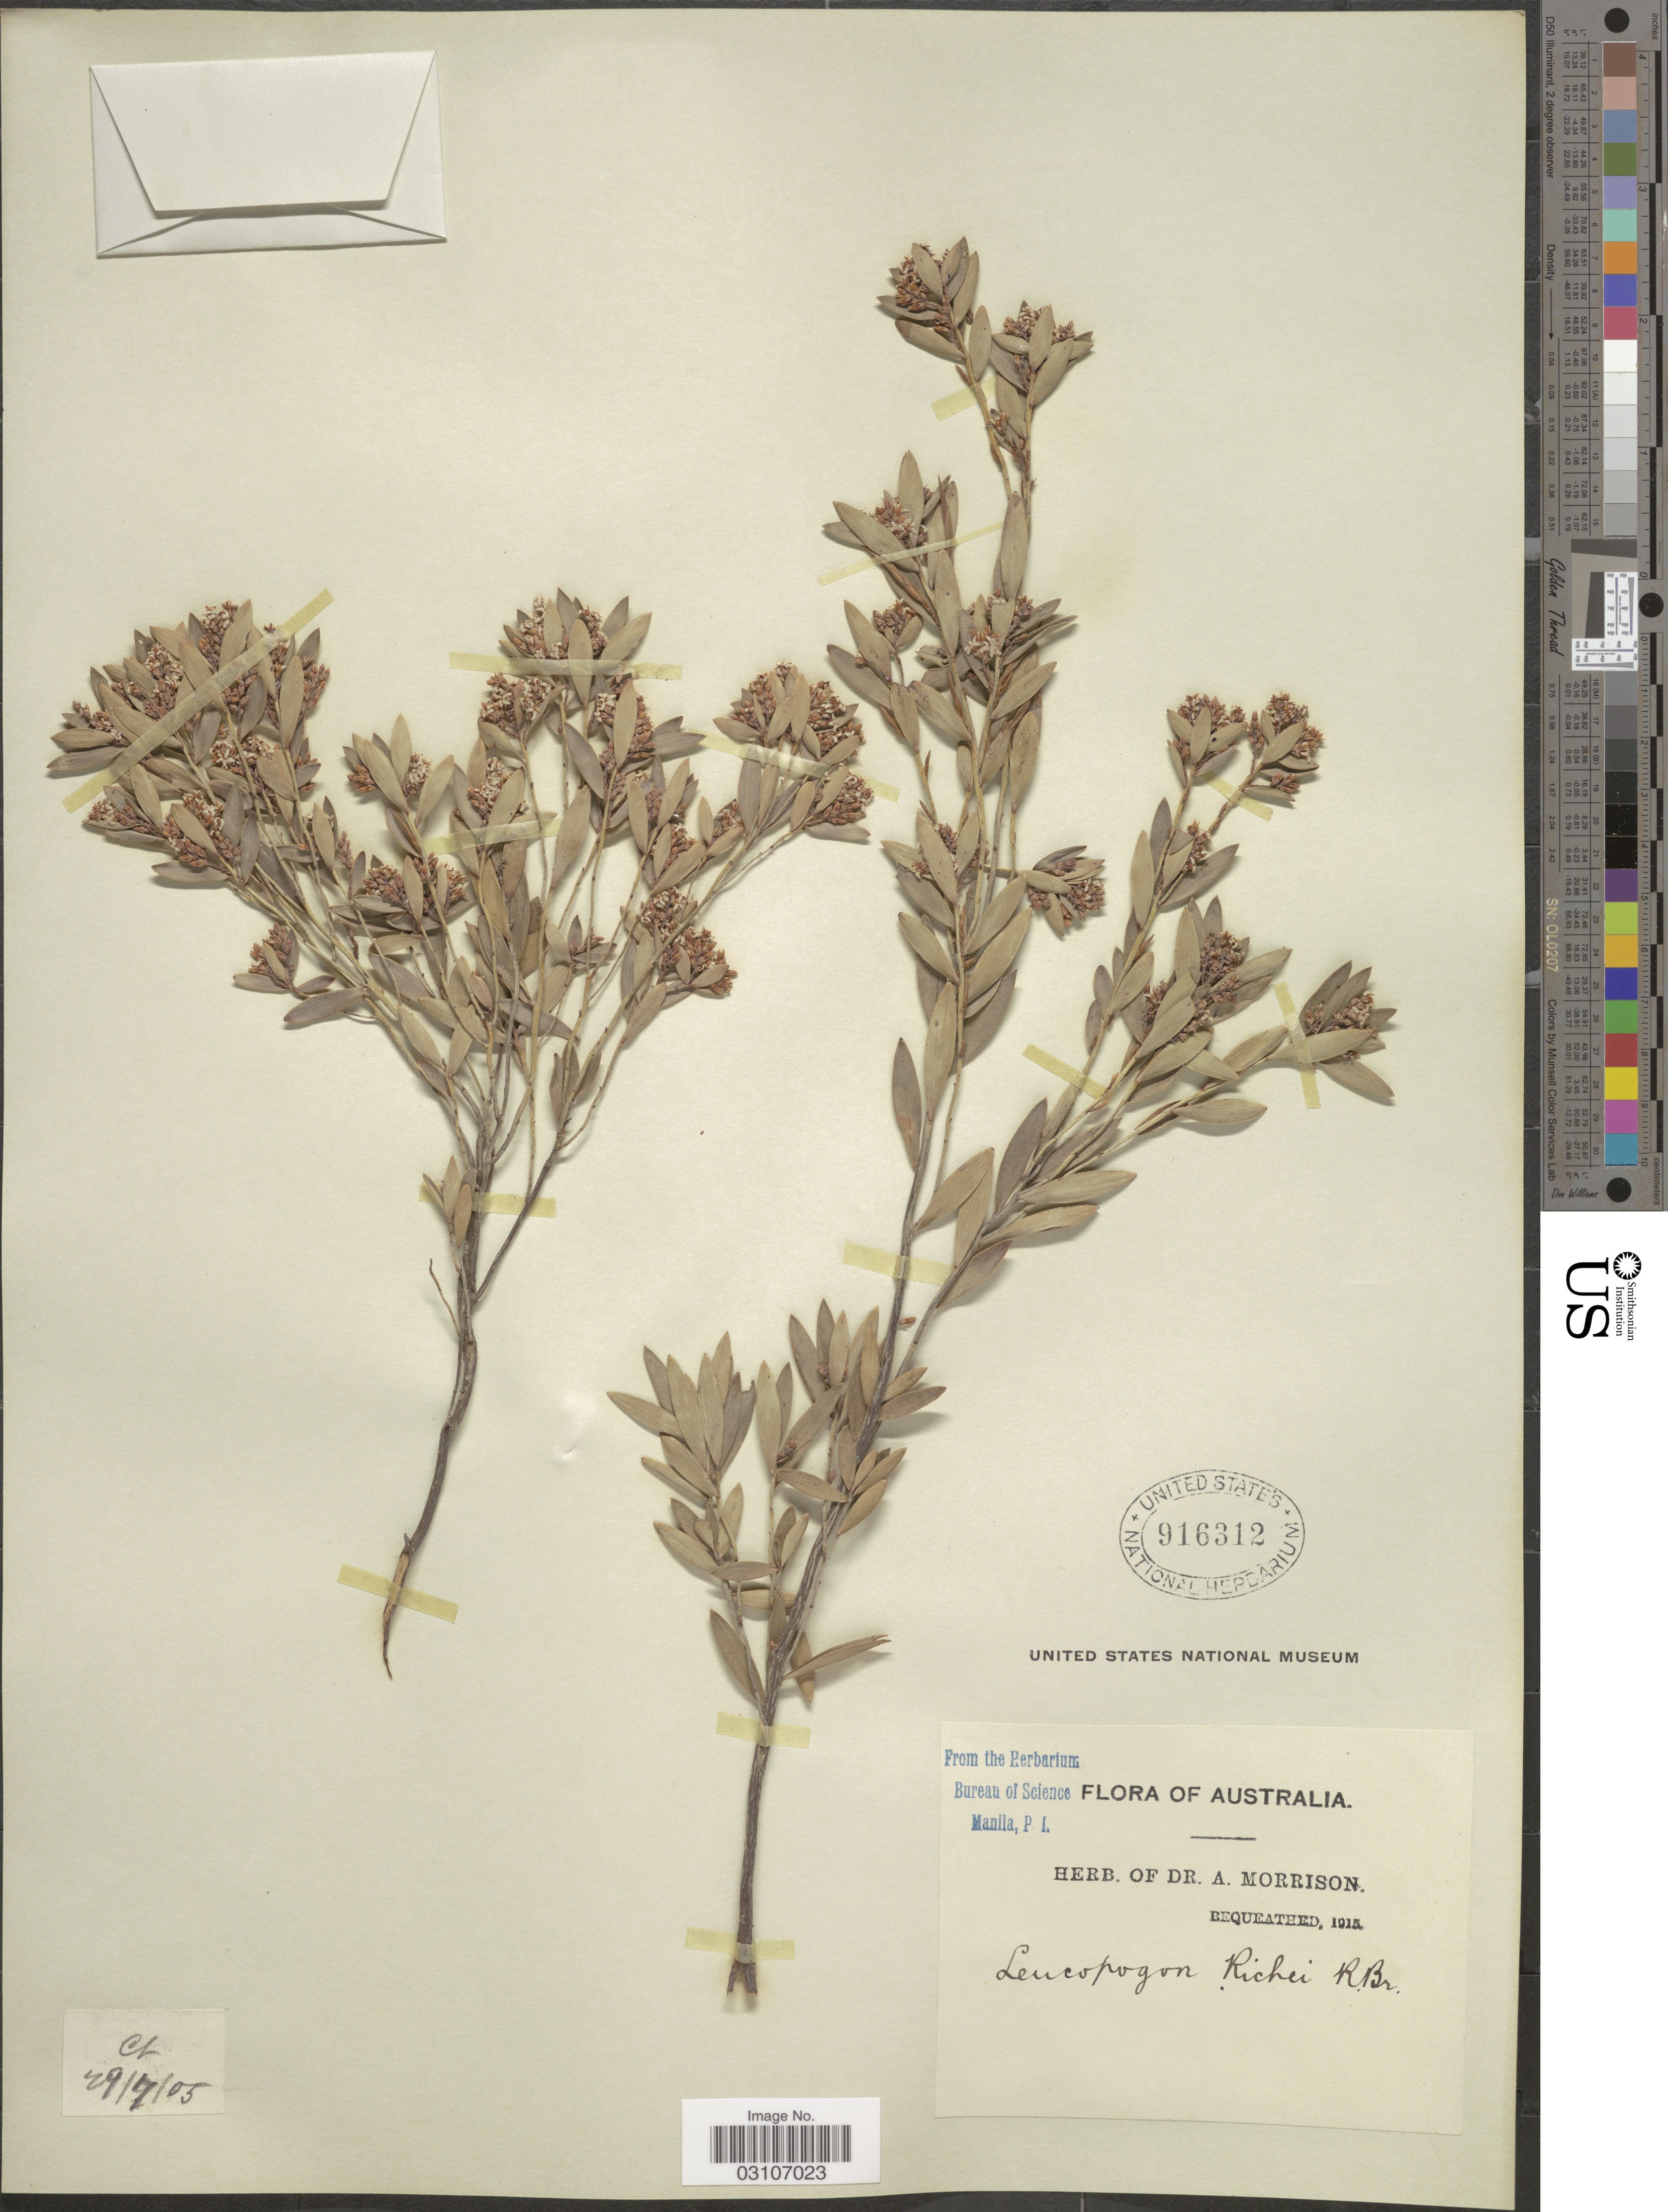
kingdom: Plantae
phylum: Tracheophyta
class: Magnoliopsida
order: Ericales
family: Ericaceae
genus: Leucopogon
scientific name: Leucopogon richei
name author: R. Br.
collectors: ex herb. Dr. A. Morrison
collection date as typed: Transcribed d/m/y: 29/7/05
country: Australia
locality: Cl.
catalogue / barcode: US 916312